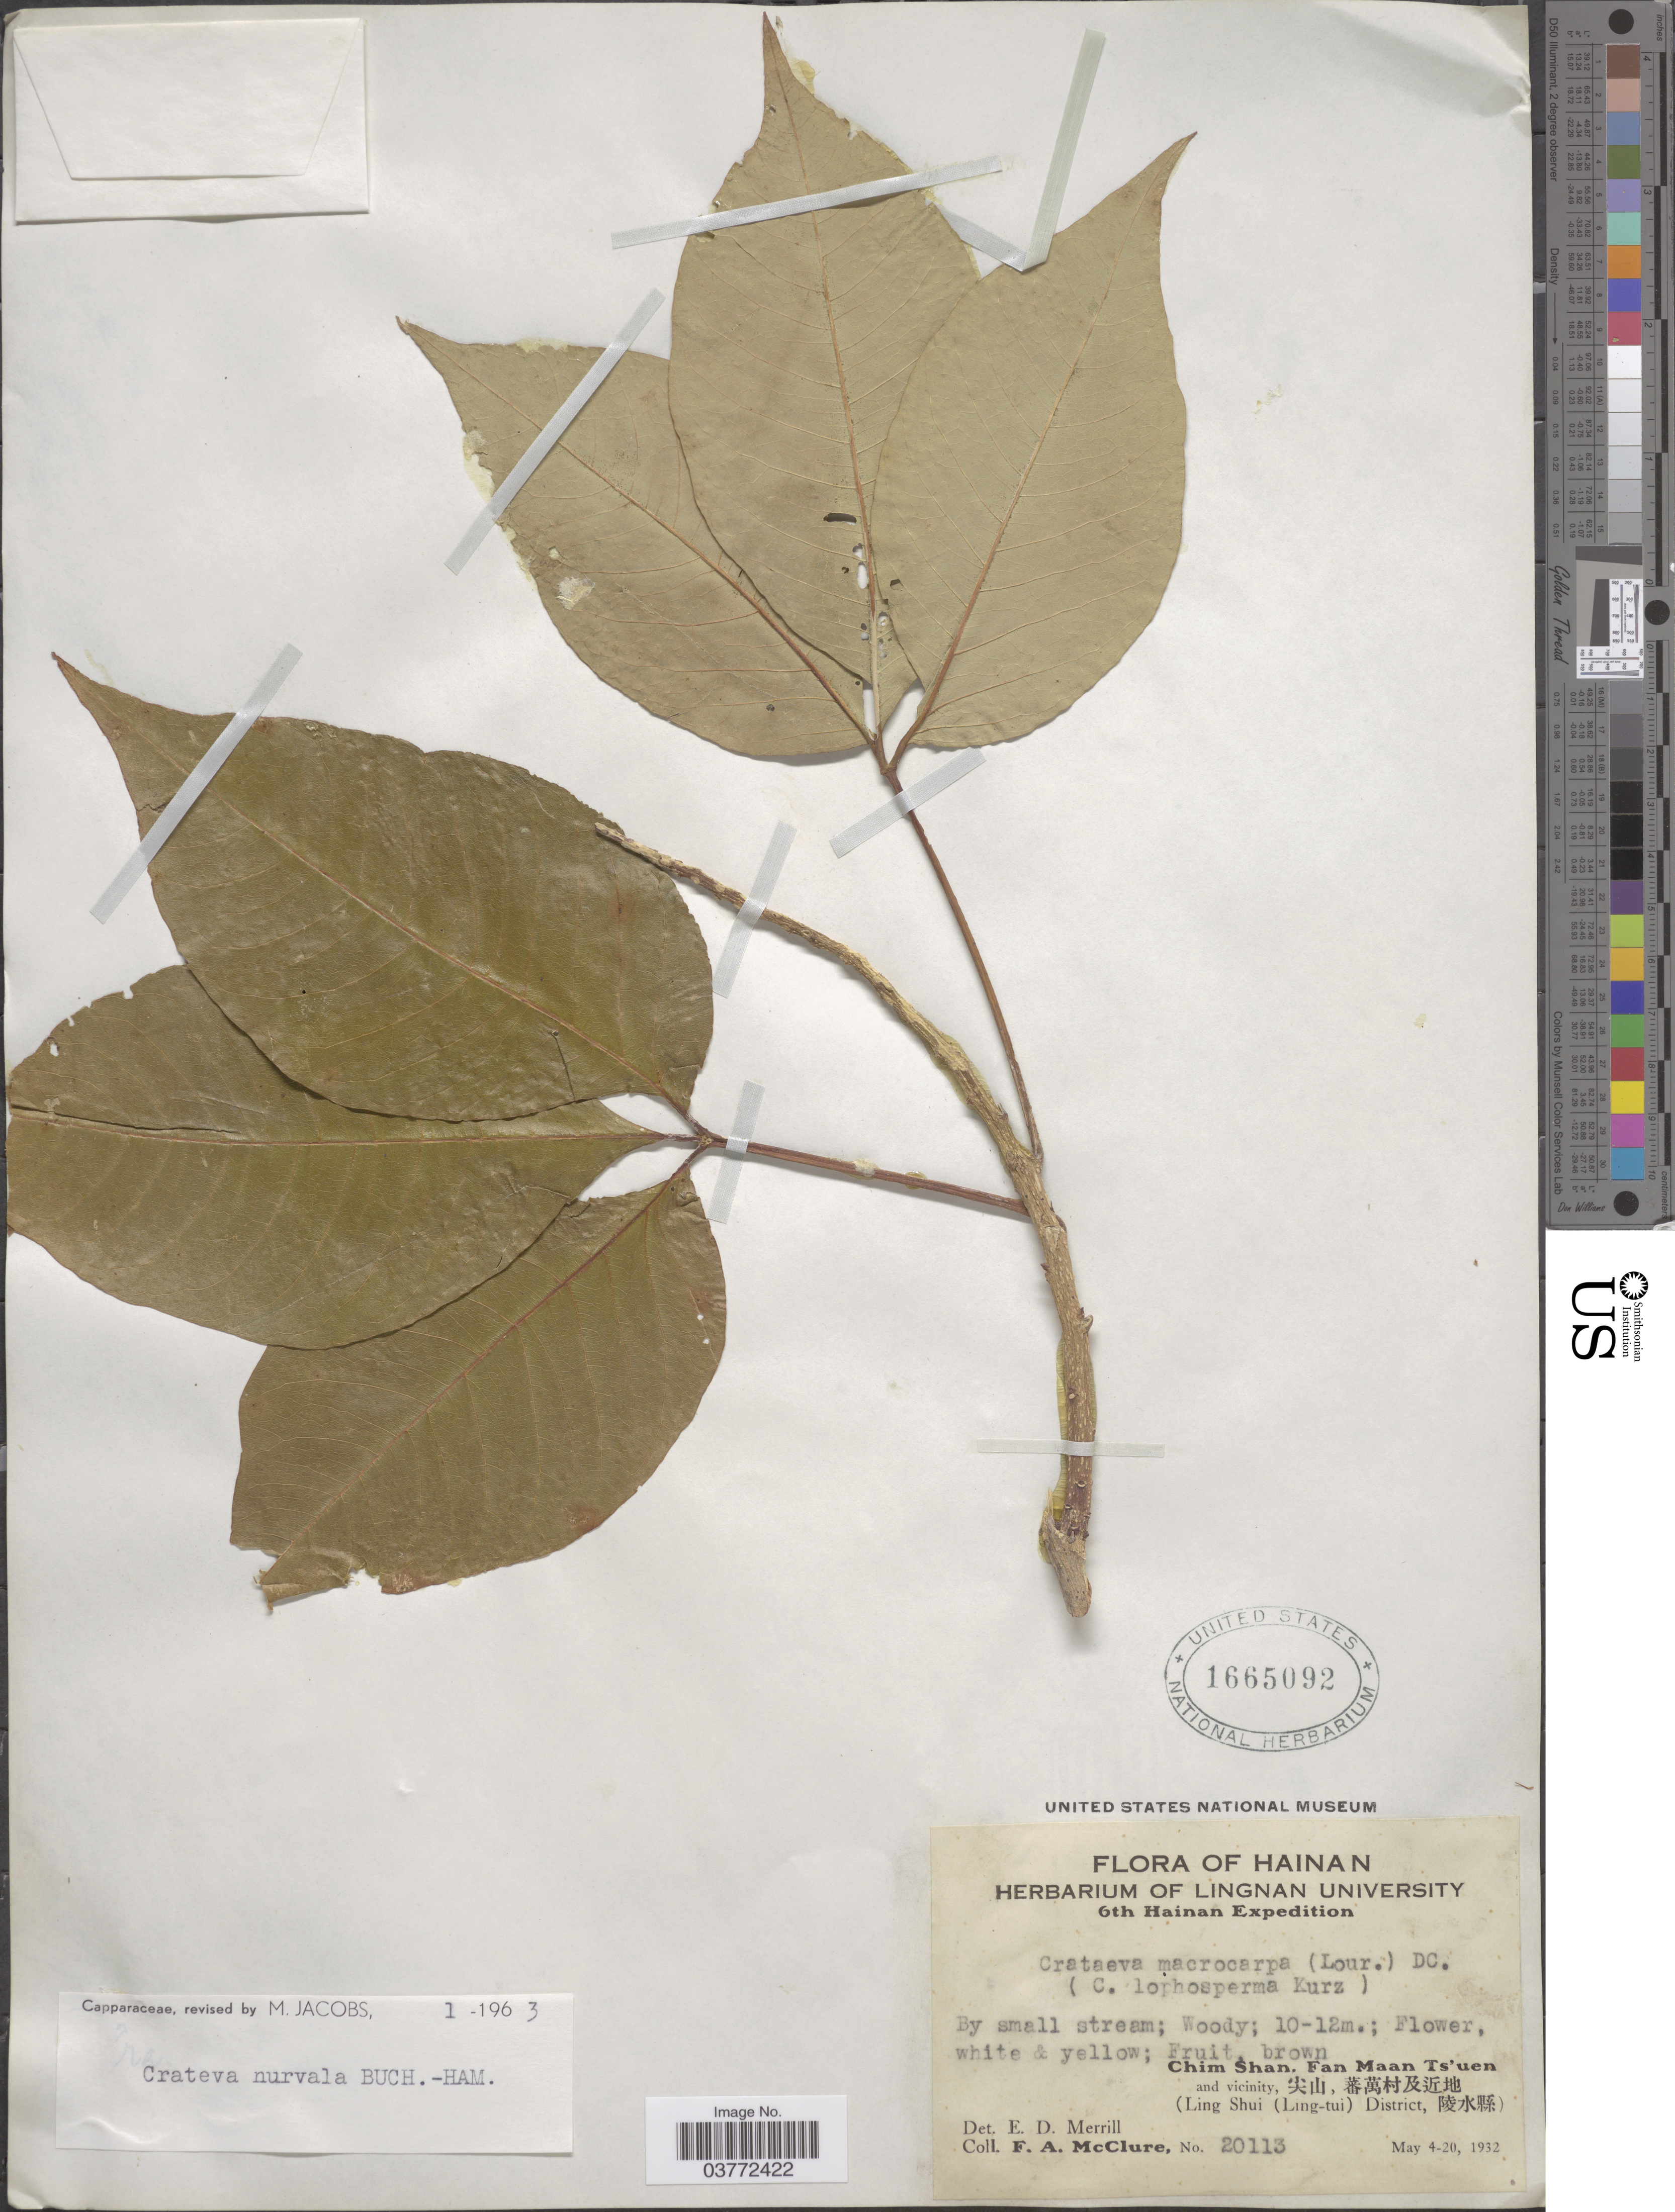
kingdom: Plantae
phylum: Tracheophyta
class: Magnoliopsida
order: Brassicales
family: Capparaceae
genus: Crateva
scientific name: Crateva nurvala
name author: Buch.-Ham.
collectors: F. A. McClure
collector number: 20113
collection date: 1932-05-04/1932-05-20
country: China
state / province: Hainan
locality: Chim Shan, Fan Maan Ts'uen and vicinity, X, X. (Ling Shui (Ling-tui) District, X).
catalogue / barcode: US 1665092